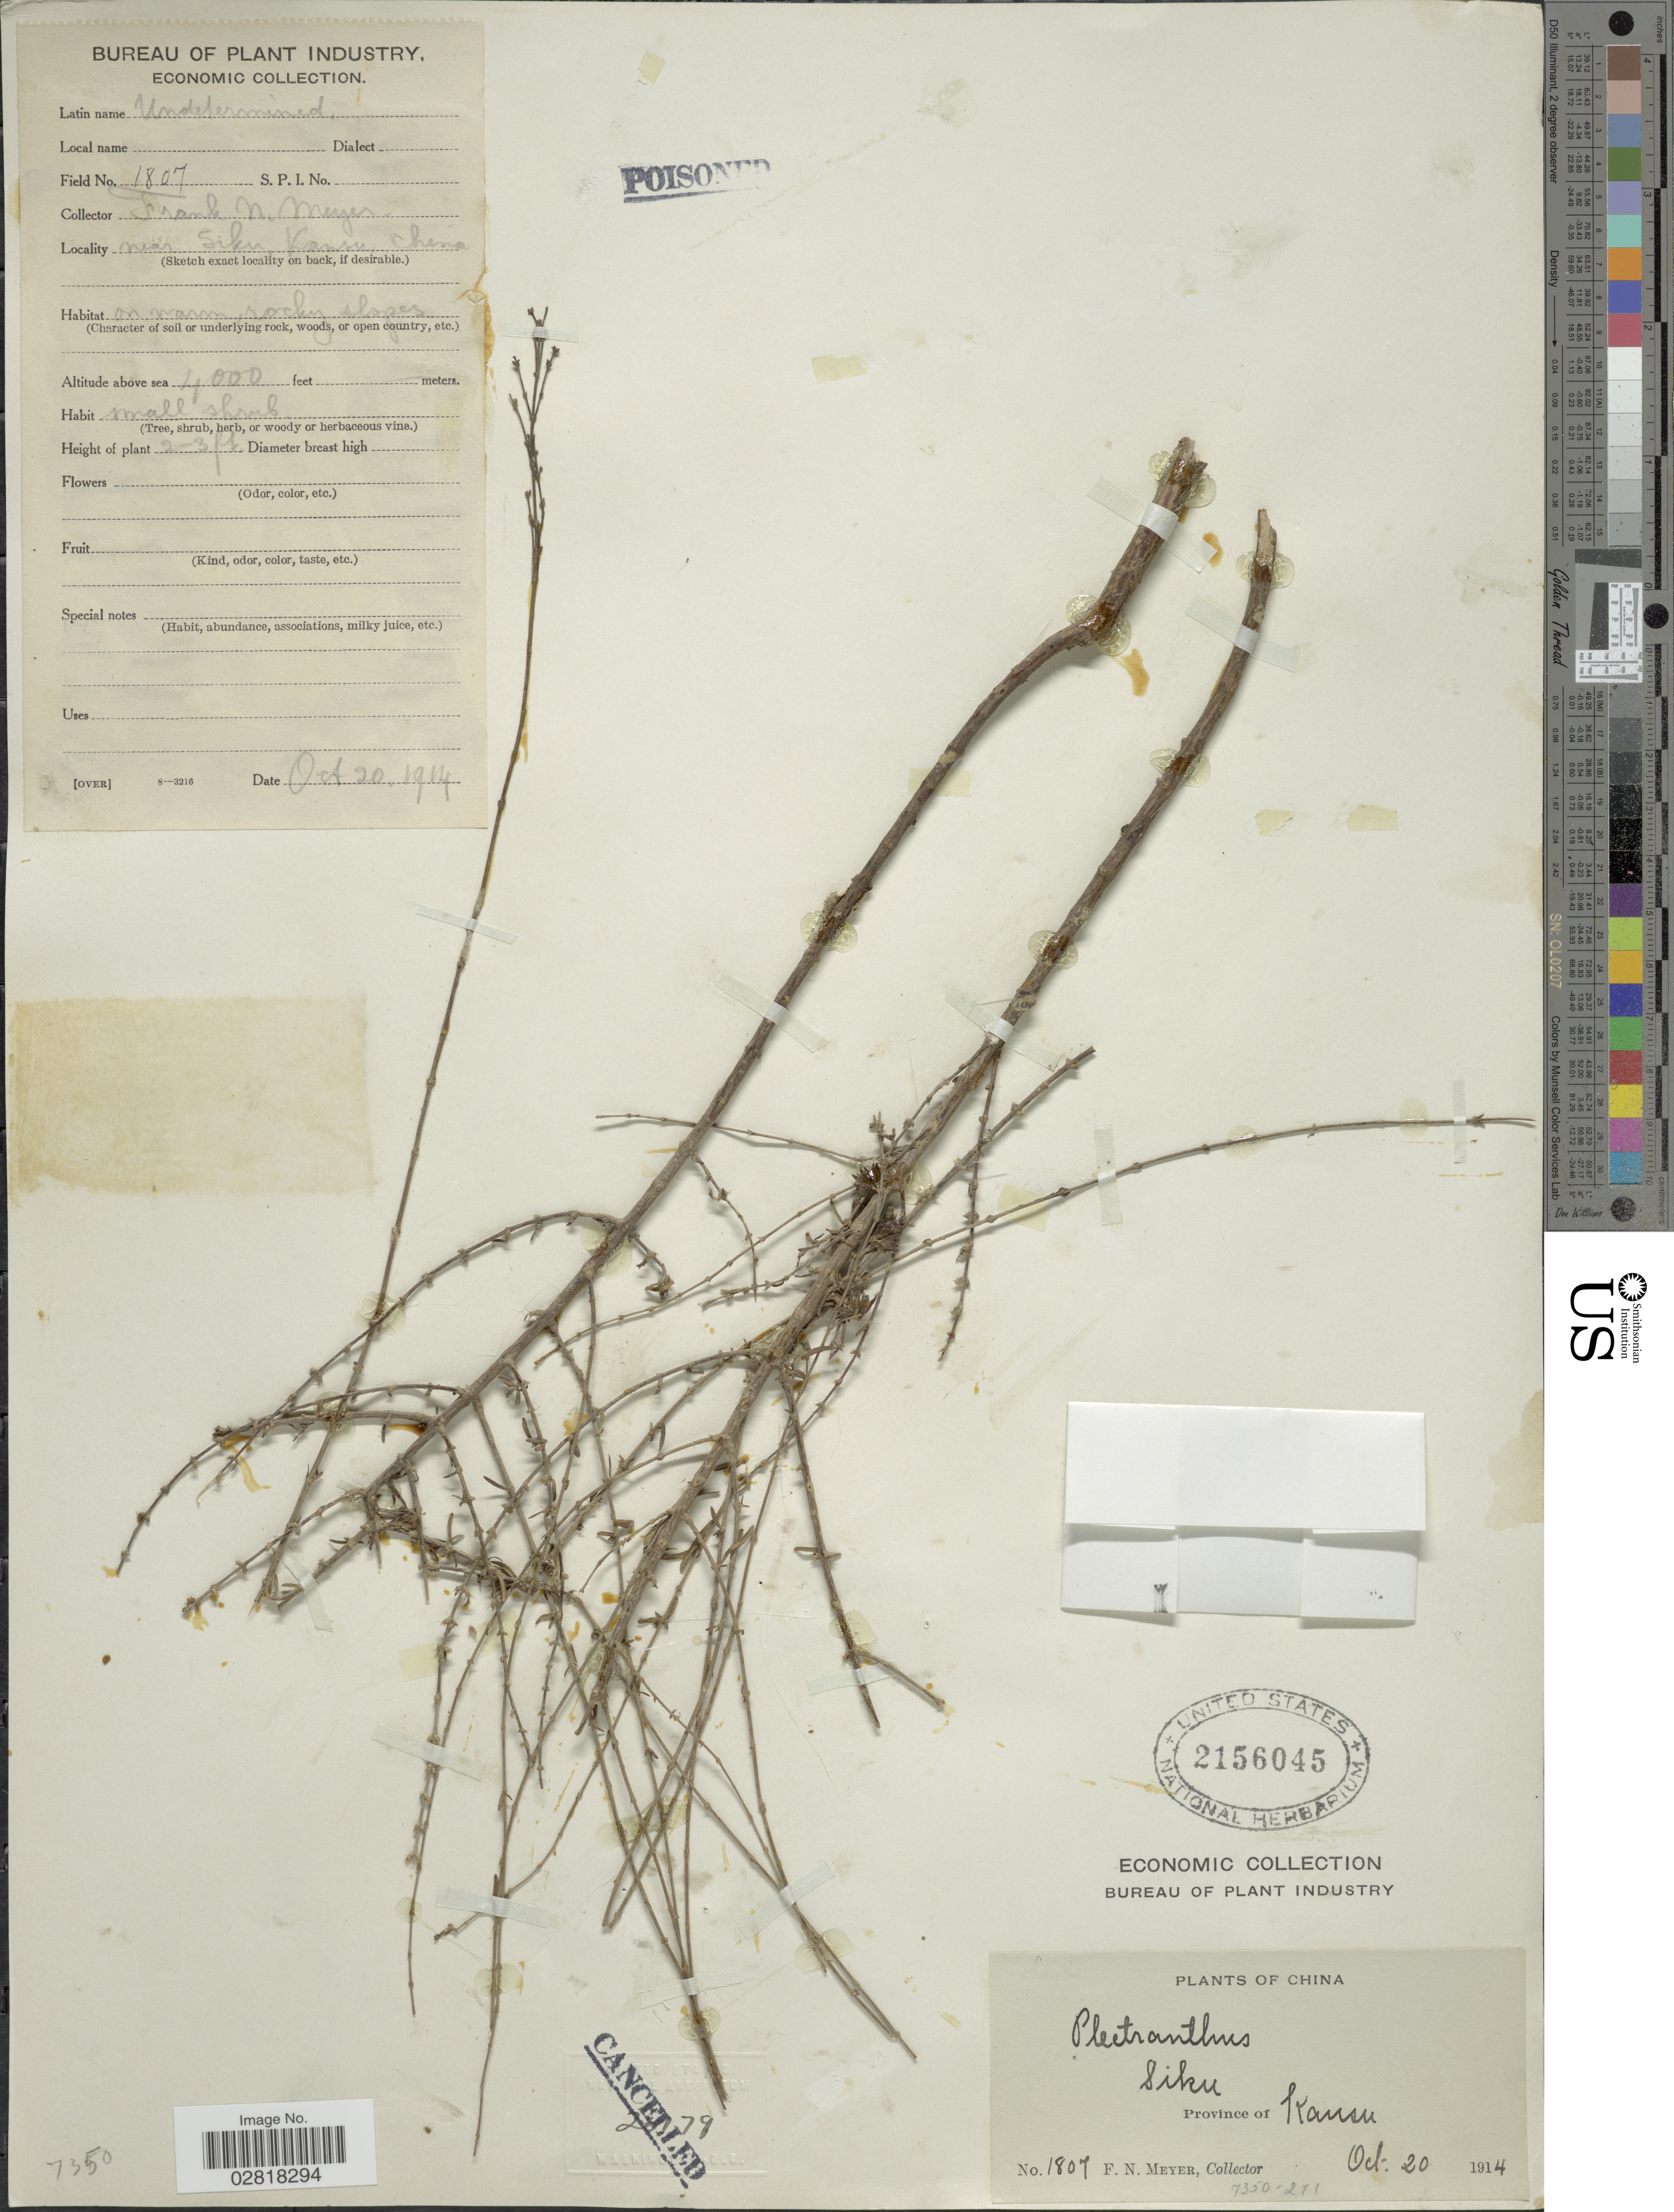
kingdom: Plantae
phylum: Tracheophyta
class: Magnoliopsida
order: Lamiales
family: Lamiaceae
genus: Plectranthus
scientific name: Plectranthus sp.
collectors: F. N. Meyer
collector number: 1807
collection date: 1914-10-20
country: China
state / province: Gansu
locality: Near Siku, Province of Kansu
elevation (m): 1219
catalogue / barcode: US 2156045